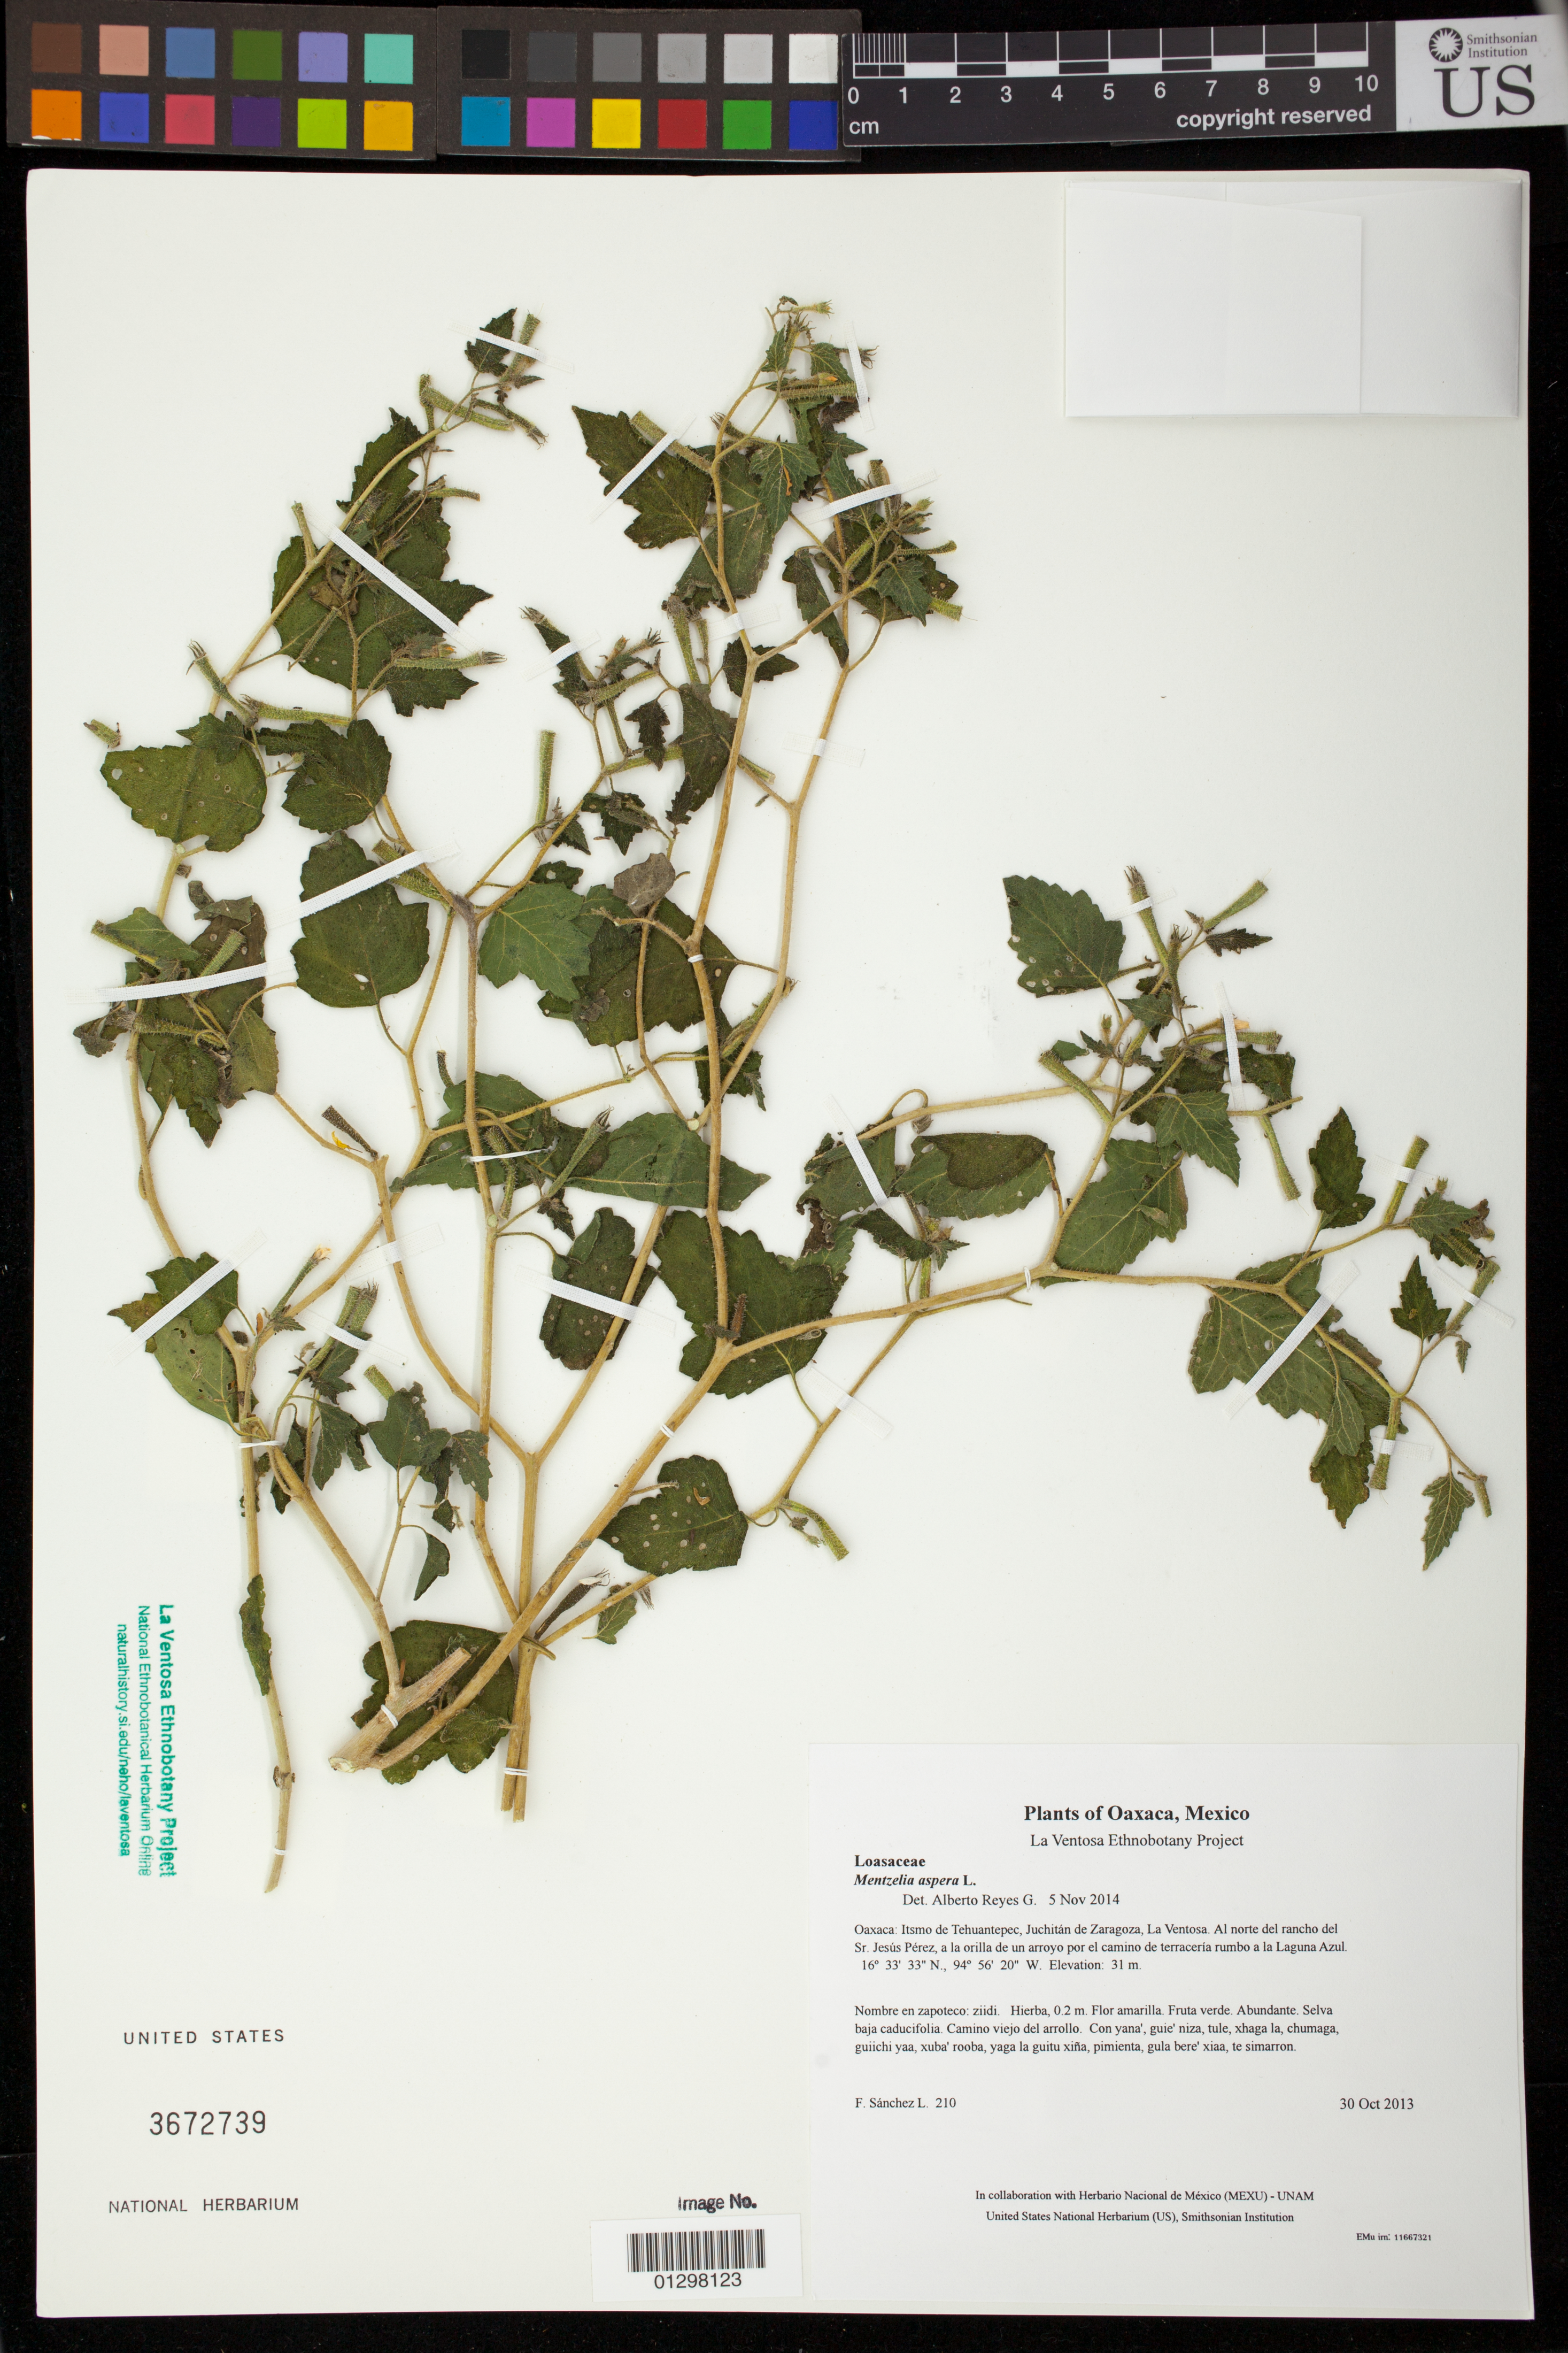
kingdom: Plantae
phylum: Tracheophyta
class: Magnoliopsida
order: Cornales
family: Loasaceae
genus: Mentzelia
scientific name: Mentzelia aspera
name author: L.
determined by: Reyes García, A.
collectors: F. Sánchez L.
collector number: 210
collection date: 2013-10-30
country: Mexico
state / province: Oaxaca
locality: Itsmo de Tehuantepec, Juchitán de Zaragoza, La Ventosa. Al norte del rancho del Sr. Jesús Pérez, a la orilla de un arroyo por el camino de terracería rumbo a la Laguna Azul.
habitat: Selva baja caducifolia. Camino viejo del arrollo.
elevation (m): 31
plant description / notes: MEXU, US; Guixi bandaga. 0.2 m. Guie' naguchi. Cuaananaxhi naga'. Stale.; pega pega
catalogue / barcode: US 3672739